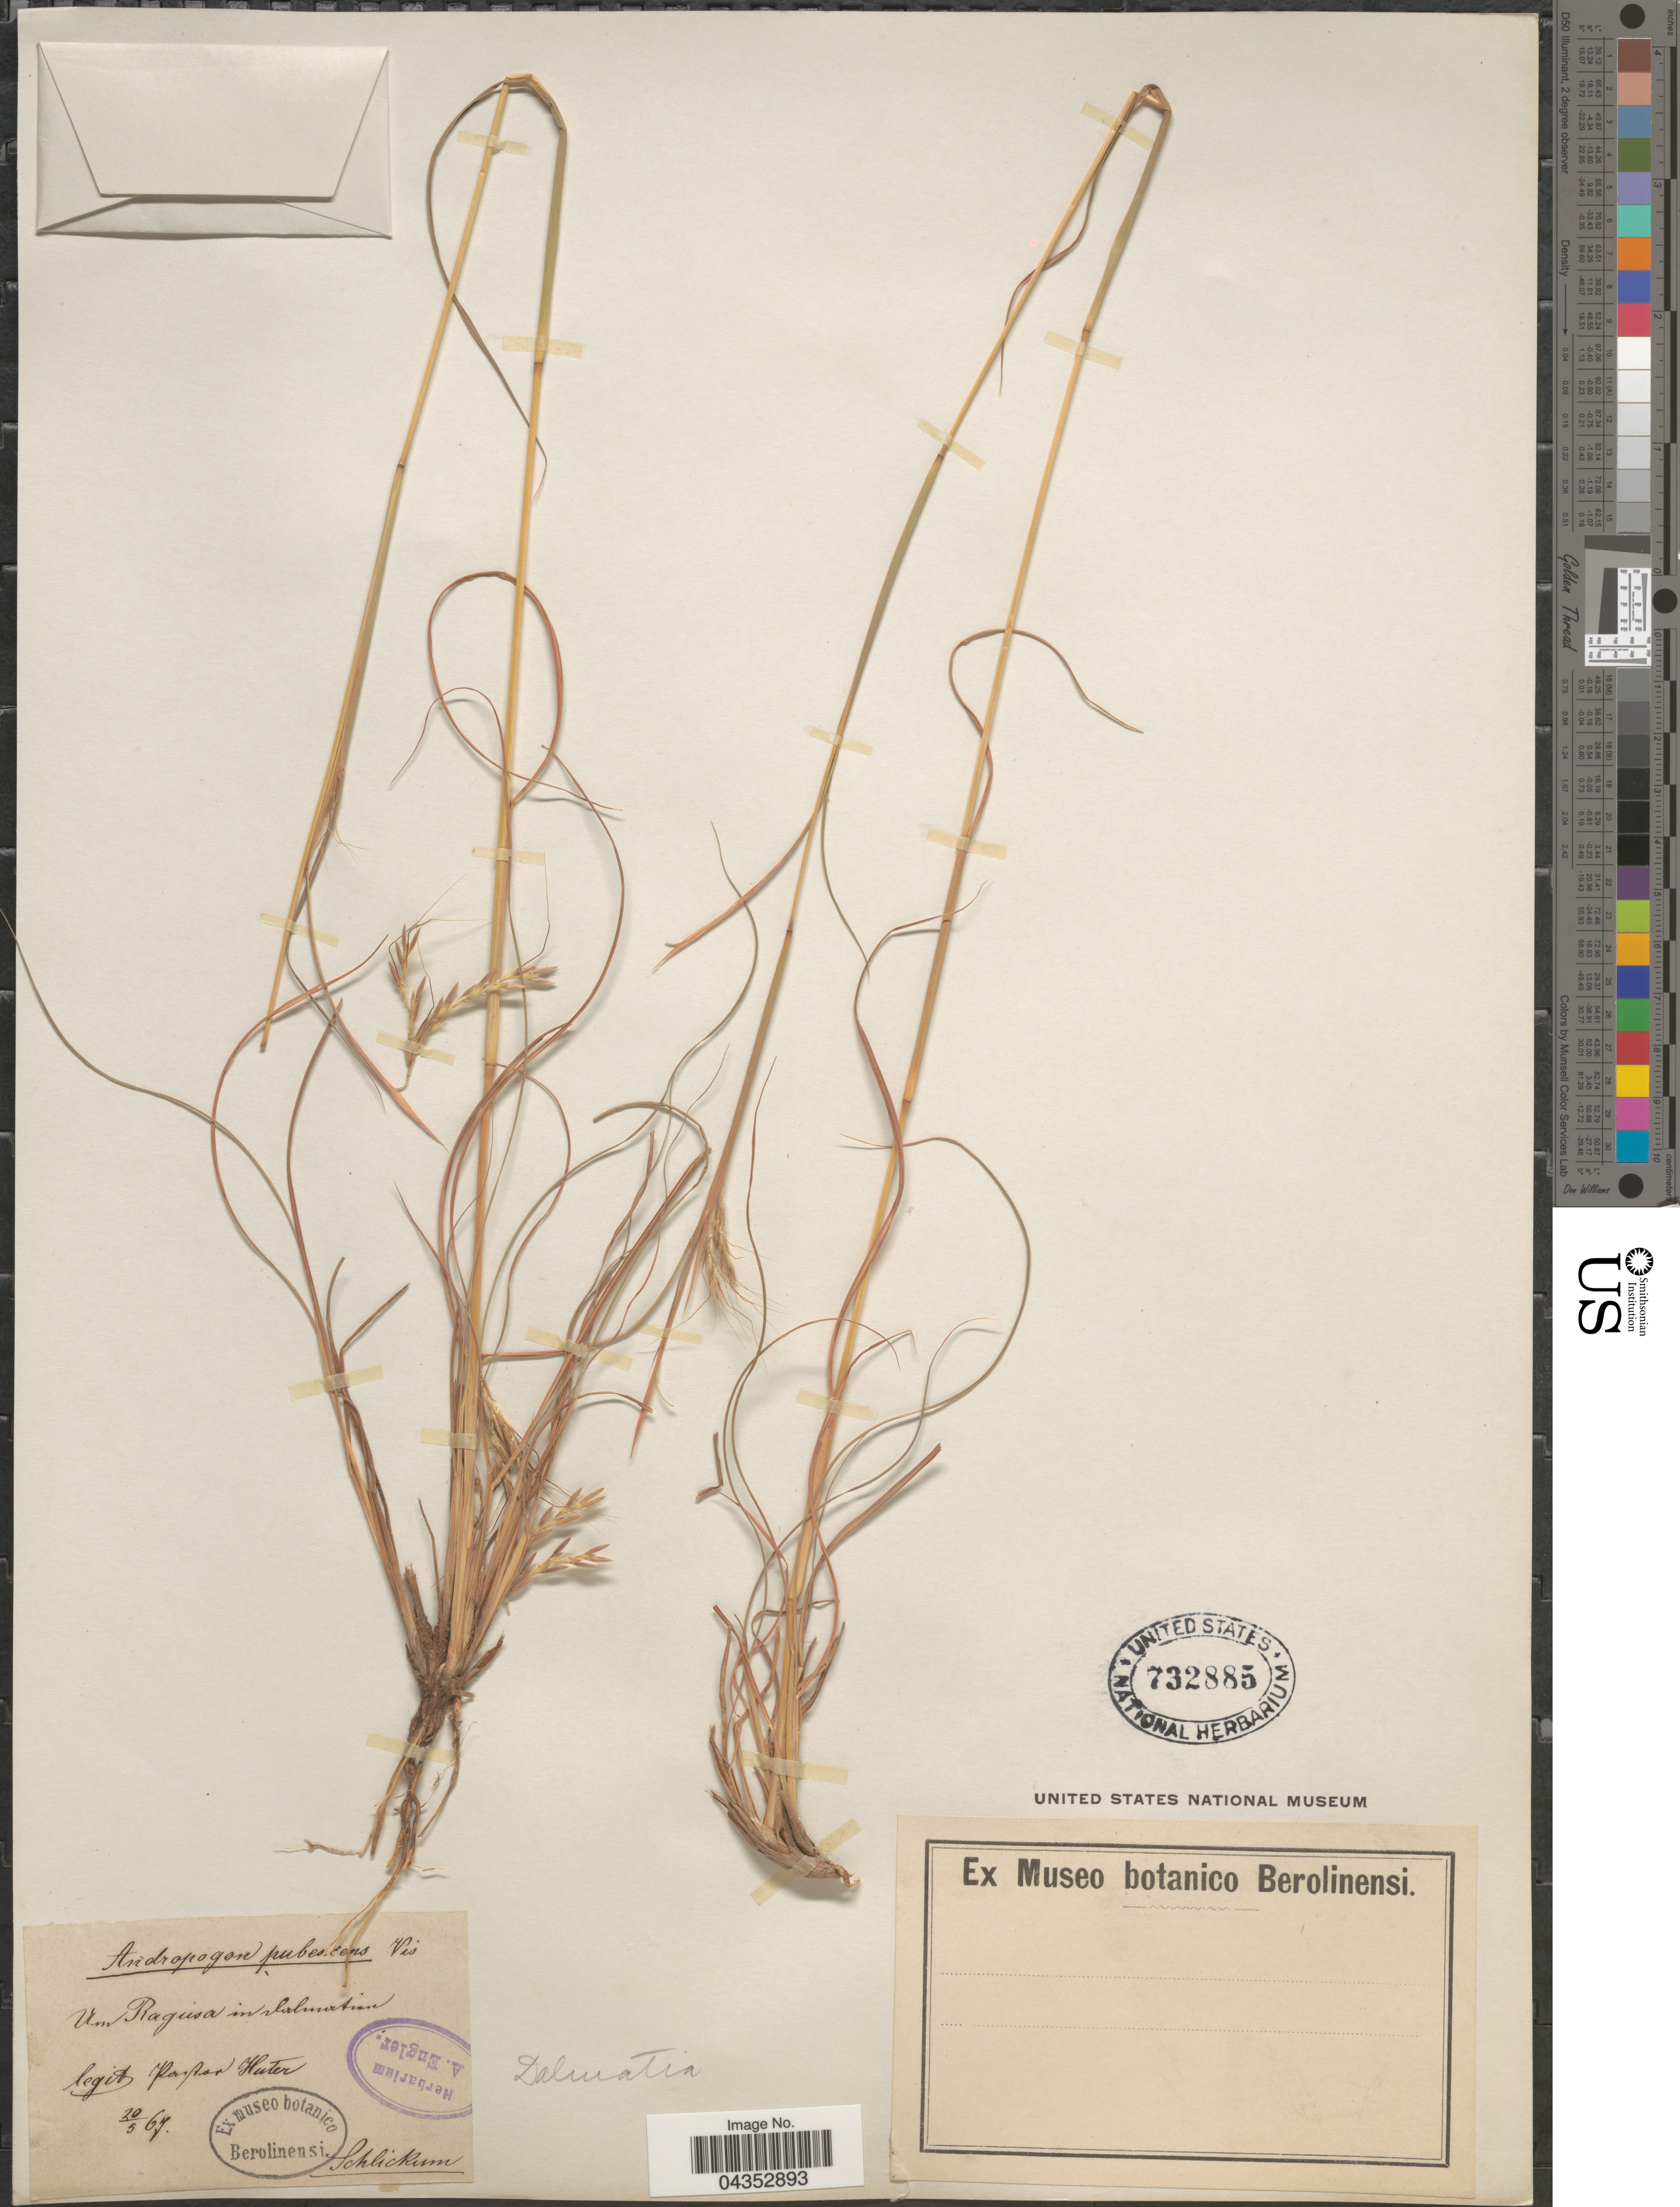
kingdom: Plantae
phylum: Tracheophyta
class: Liliopsida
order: Poales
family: Poaceae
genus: Hyparrhenia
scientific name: Hyparrhenia hirta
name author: (L.) Stapf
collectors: P. Huter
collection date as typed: Transcribed d/m/y: 20/5/67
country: Croatia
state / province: Split-Dalmatia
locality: Um Ragusa in valmatina [interpreted]. Dalmatia.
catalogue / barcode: US 732885